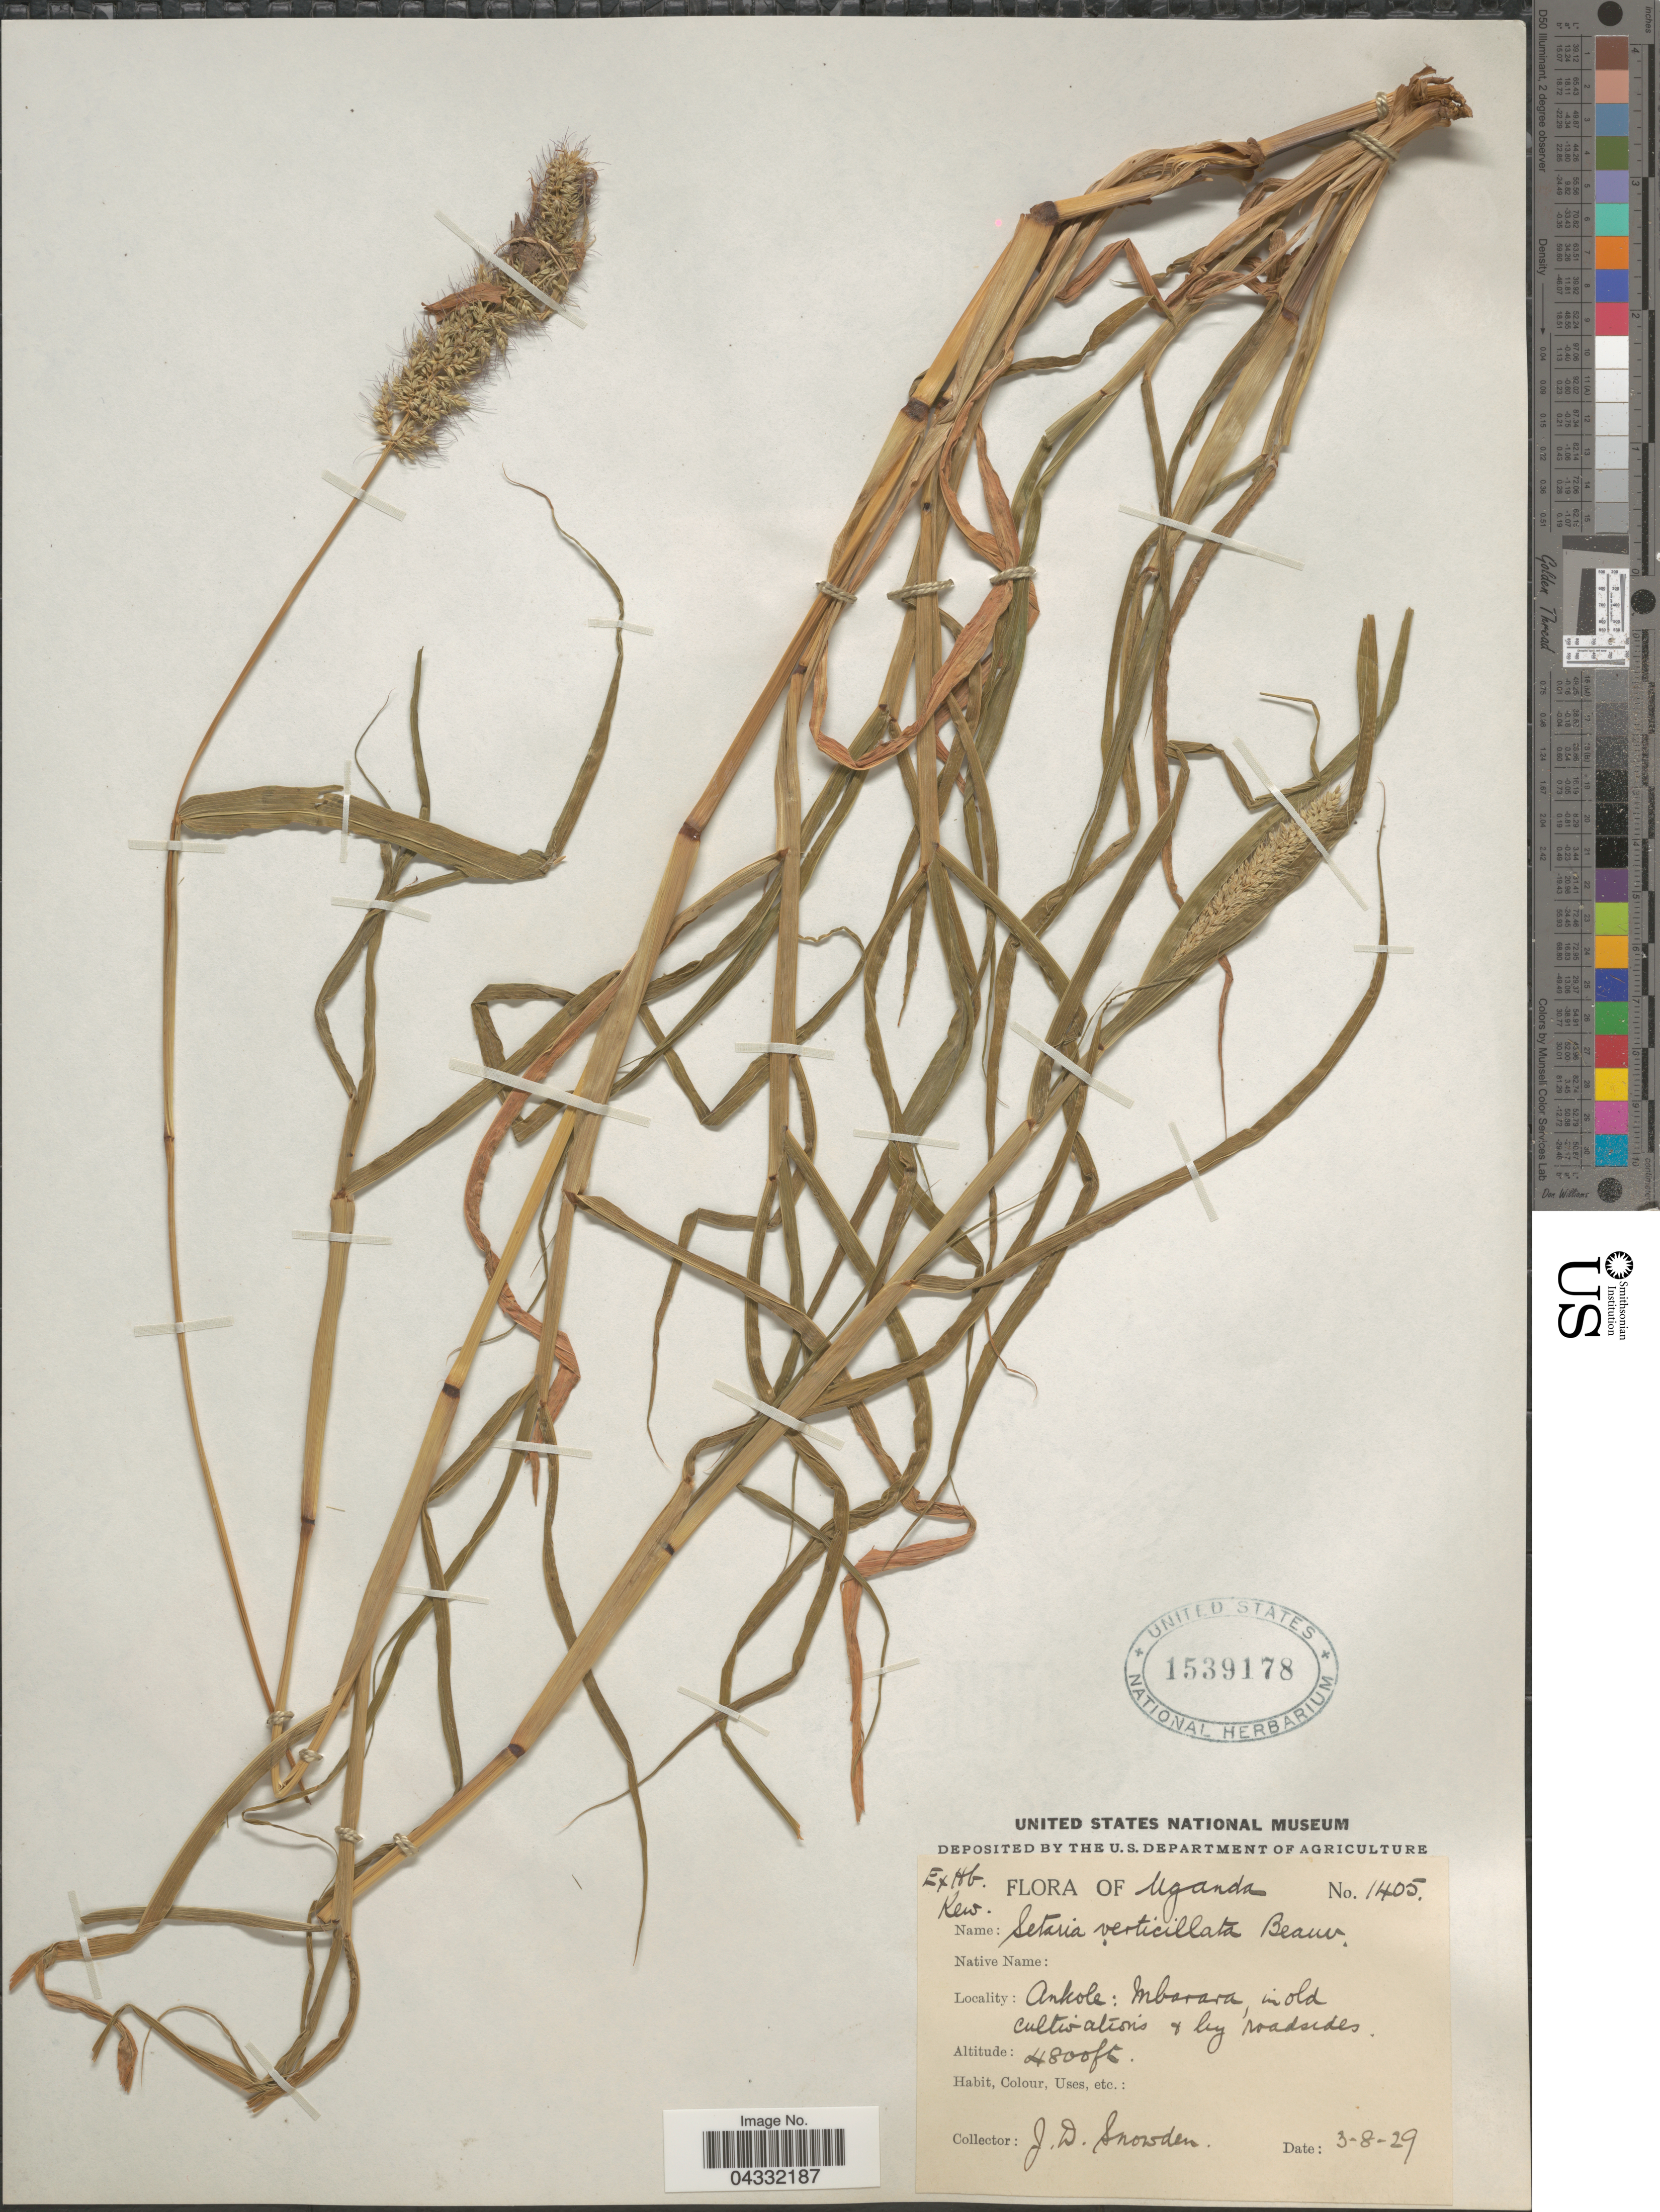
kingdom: Plantae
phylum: Tracheophyta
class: Liliopsida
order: Poales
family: Poaceae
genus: Setaria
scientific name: Setaria verticillata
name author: (L.) P. Beauv.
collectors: J. Snowden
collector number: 1405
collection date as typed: Transcribed d/m/y: 3/8/29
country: Uganda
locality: Ankole: Mbarara, in old cultivations + by roadsides.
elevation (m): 1463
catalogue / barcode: US 1539178